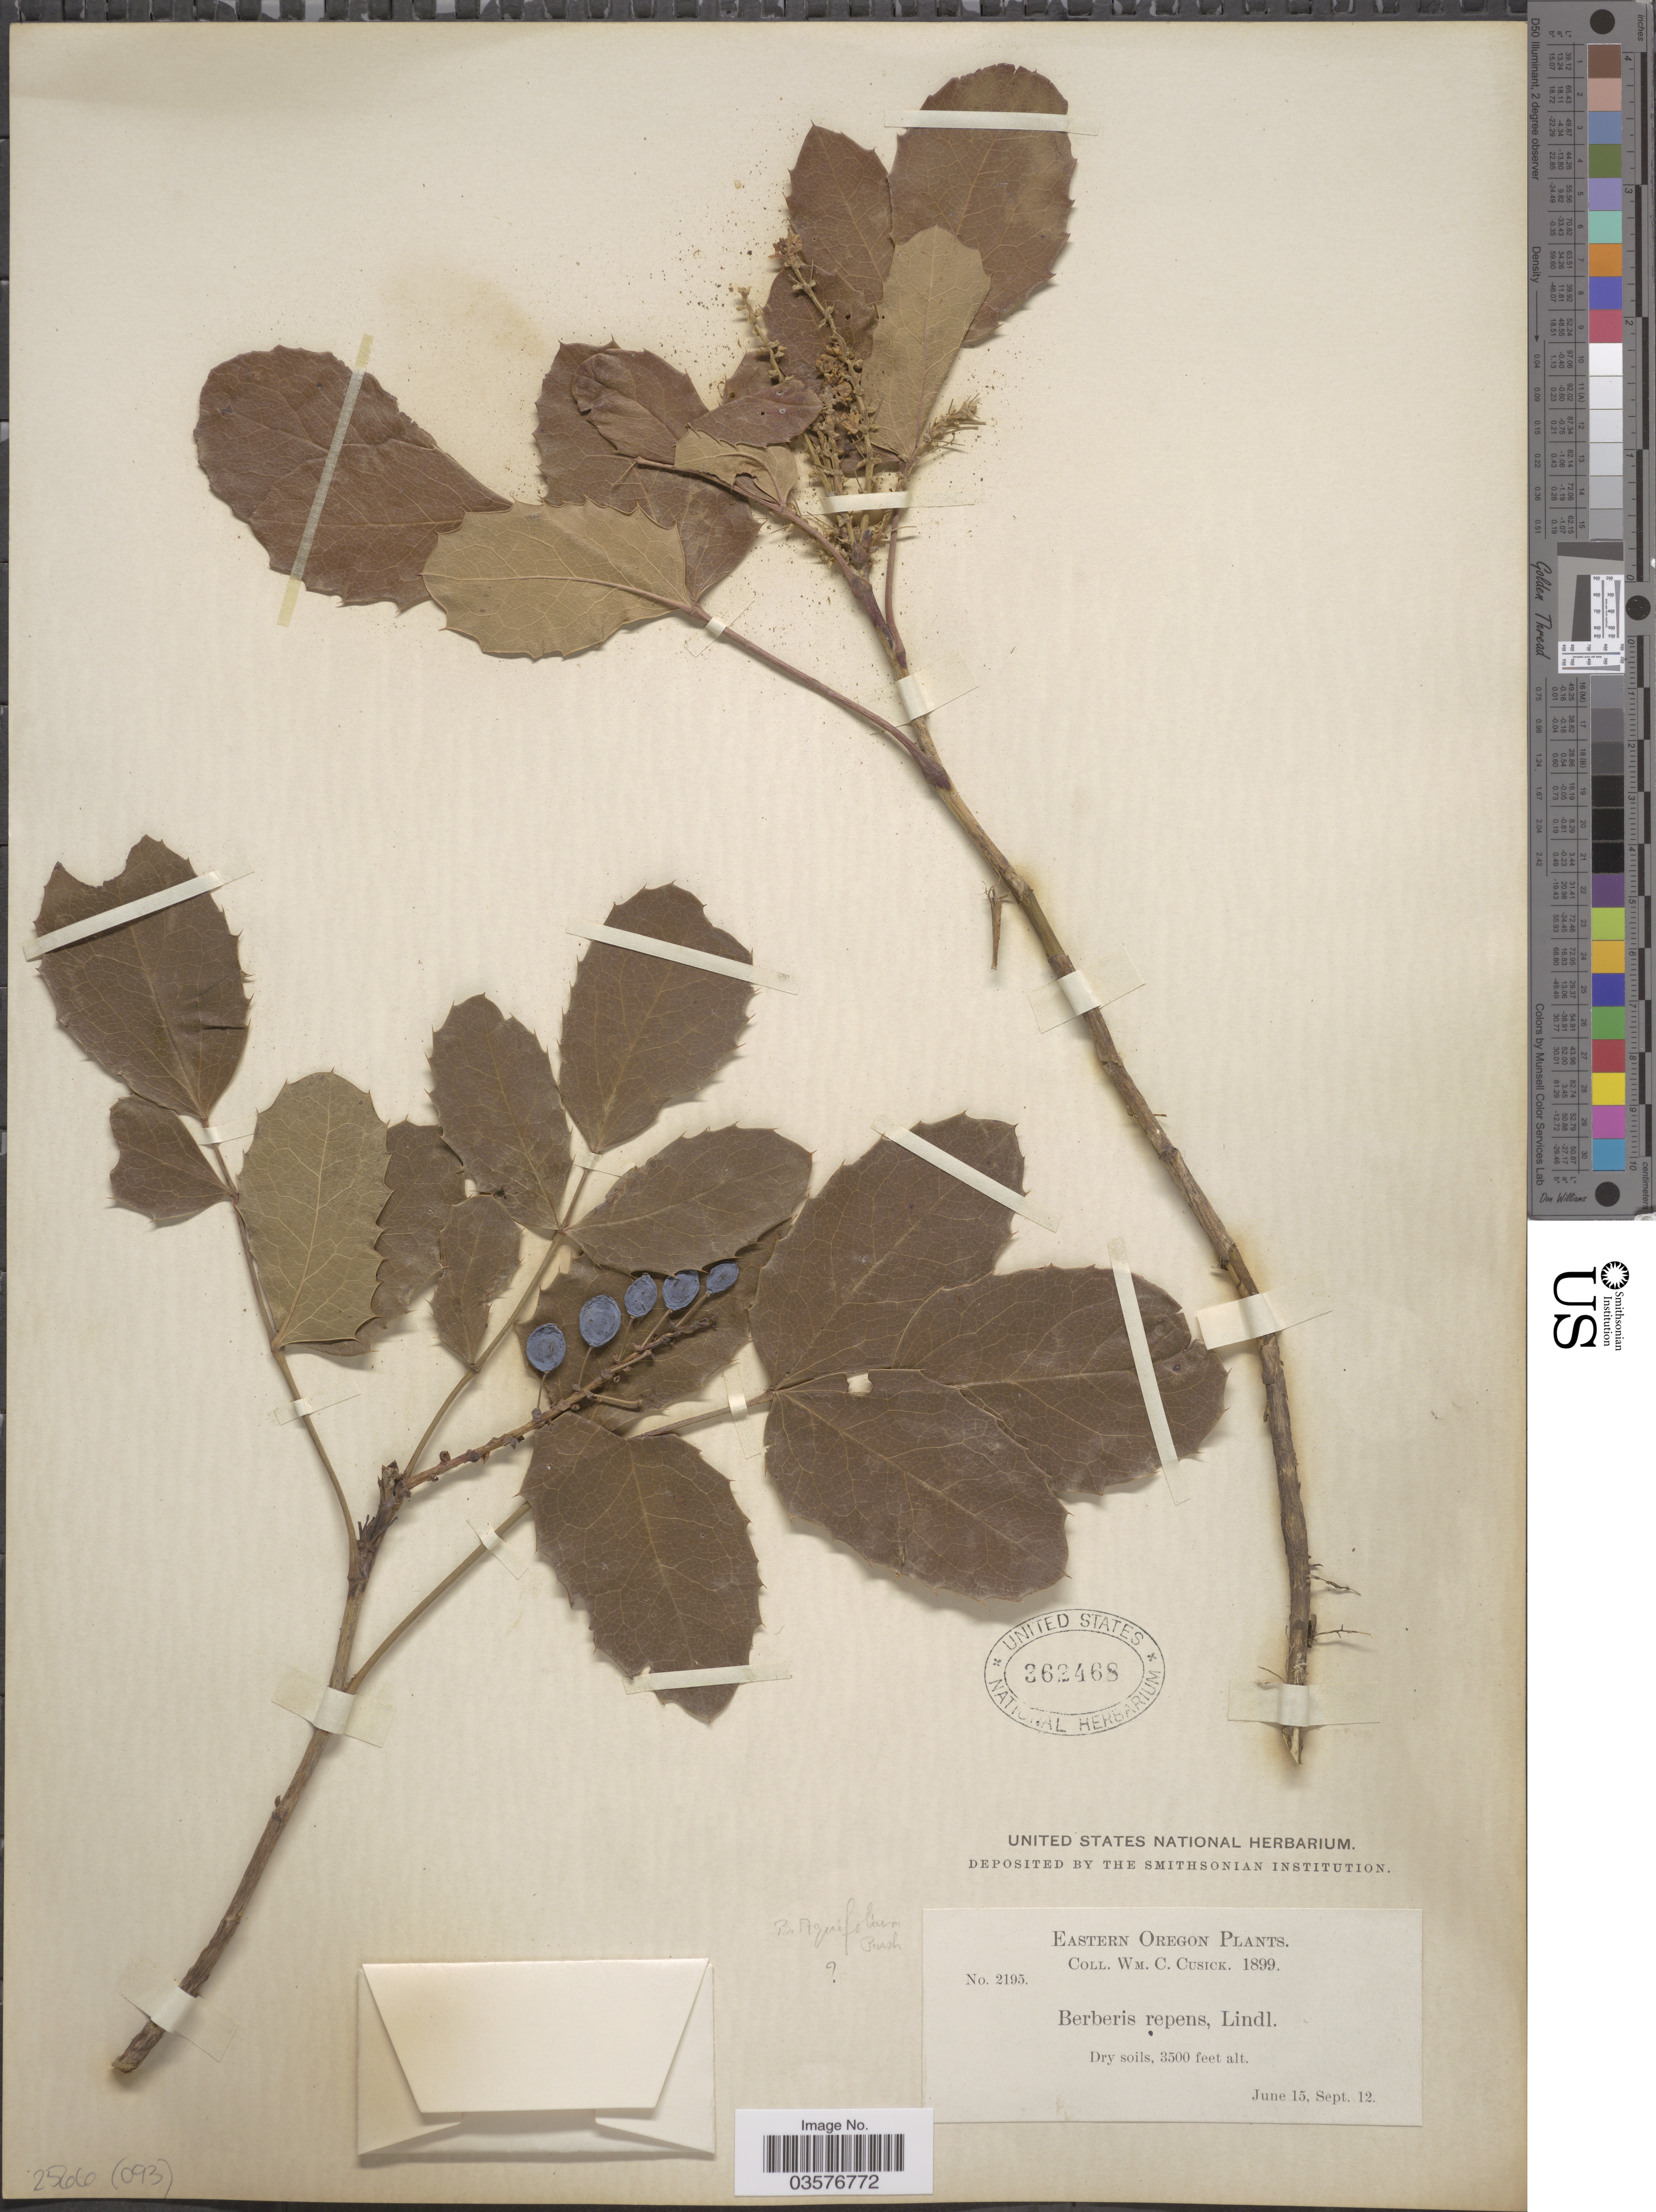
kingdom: Plantae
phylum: Tracheophyta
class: Magnoliopsida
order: Ranunculales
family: Berberidaceae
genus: Mahonia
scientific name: Mahonia repens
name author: (Lindl.) G. Don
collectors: W. C. Cusick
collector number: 2195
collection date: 1899-06-15/1899-09-12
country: United States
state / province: Oregon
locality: Eastern Oregon.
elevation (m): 1067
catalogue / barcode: US 362468